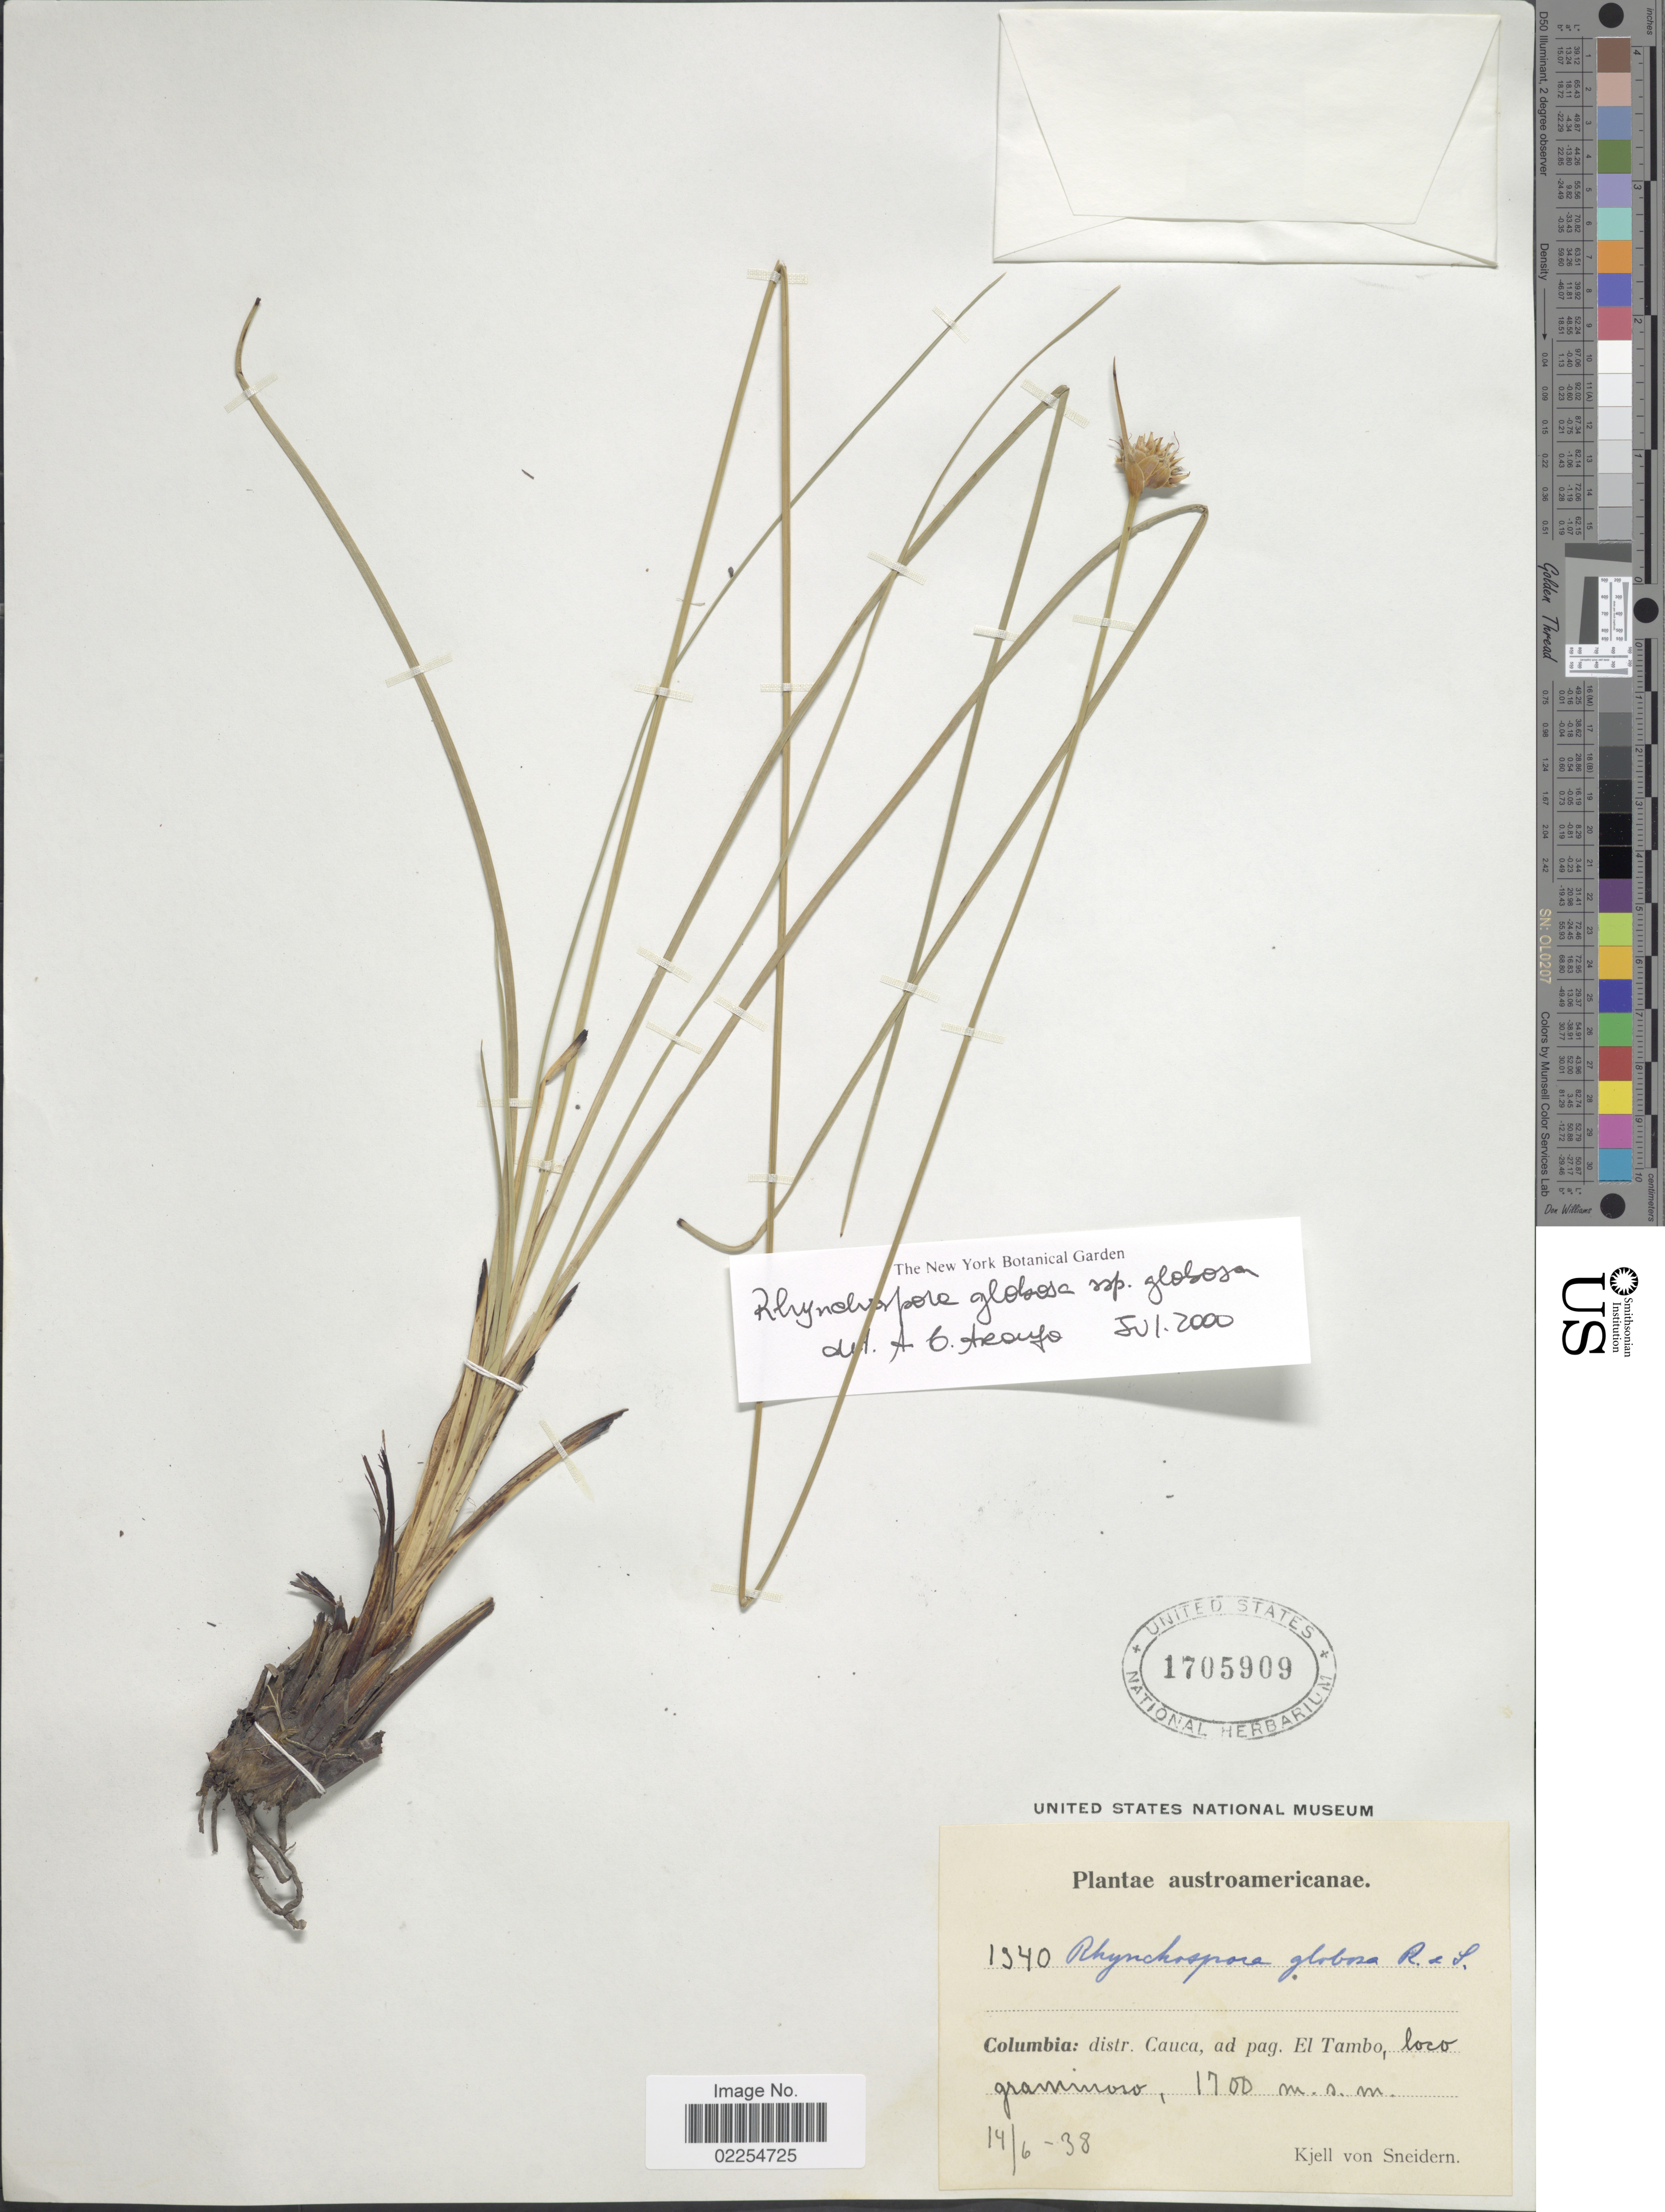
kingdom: Plantae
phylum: Tracheophyta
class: Liliopsida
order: Poales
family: Cyperaceae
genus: Rhynchospora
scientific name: Rhynchospora globosa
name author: (Kunth) Roem. & Schult.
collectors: K. von Sneidern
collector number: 1340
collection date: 1938-06-14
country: Colombia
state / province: Cauca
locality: Ad pag. El Tambo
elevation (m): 1700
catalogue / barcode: US 1705909